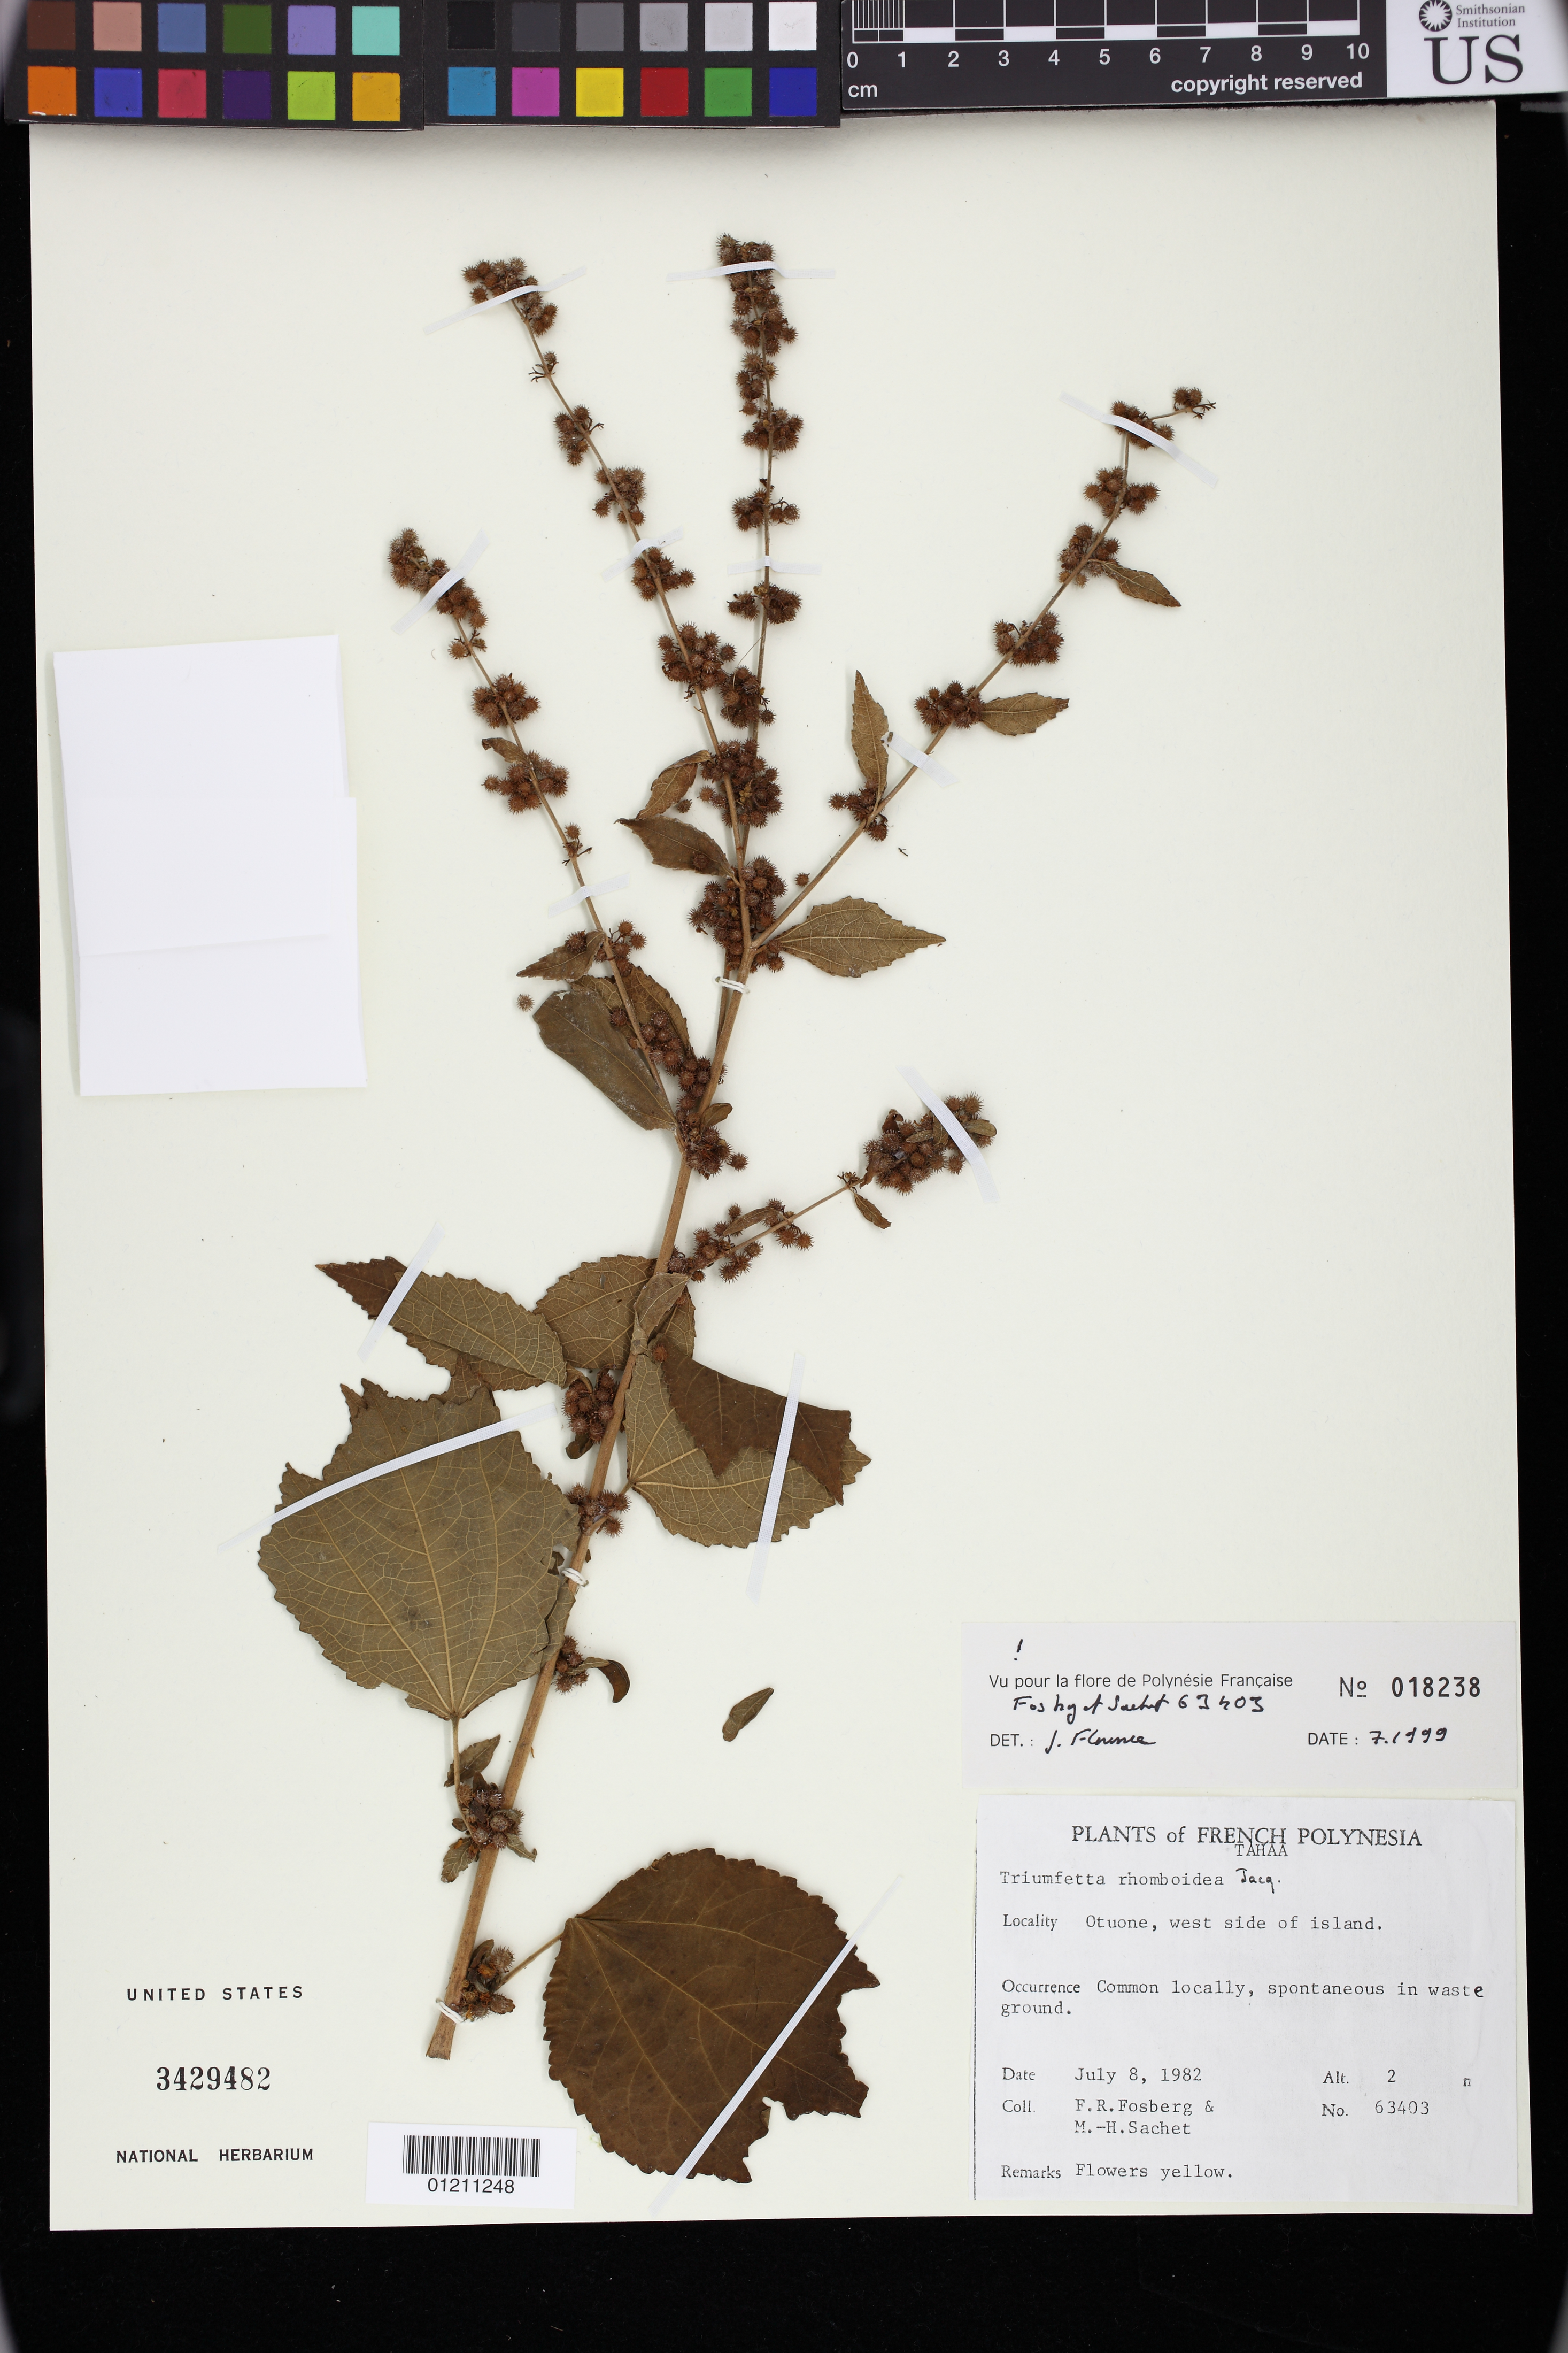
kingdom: Plantae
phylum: Tracheophyta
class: Magnoliopsida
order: Malvales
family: Malvaceae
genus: Triumfetta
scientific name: Triumfetta rhomboidea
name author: Jacq.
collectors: F. R. Fosberg & M.-H. Sachet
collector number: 63403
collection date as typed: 07 Aug 1982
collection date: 1982-08-07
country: French Polynesia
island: Tahaa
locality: French Polynesia: Tahaa. Utuone, west side of island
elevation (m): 2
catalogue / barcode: US 3429482